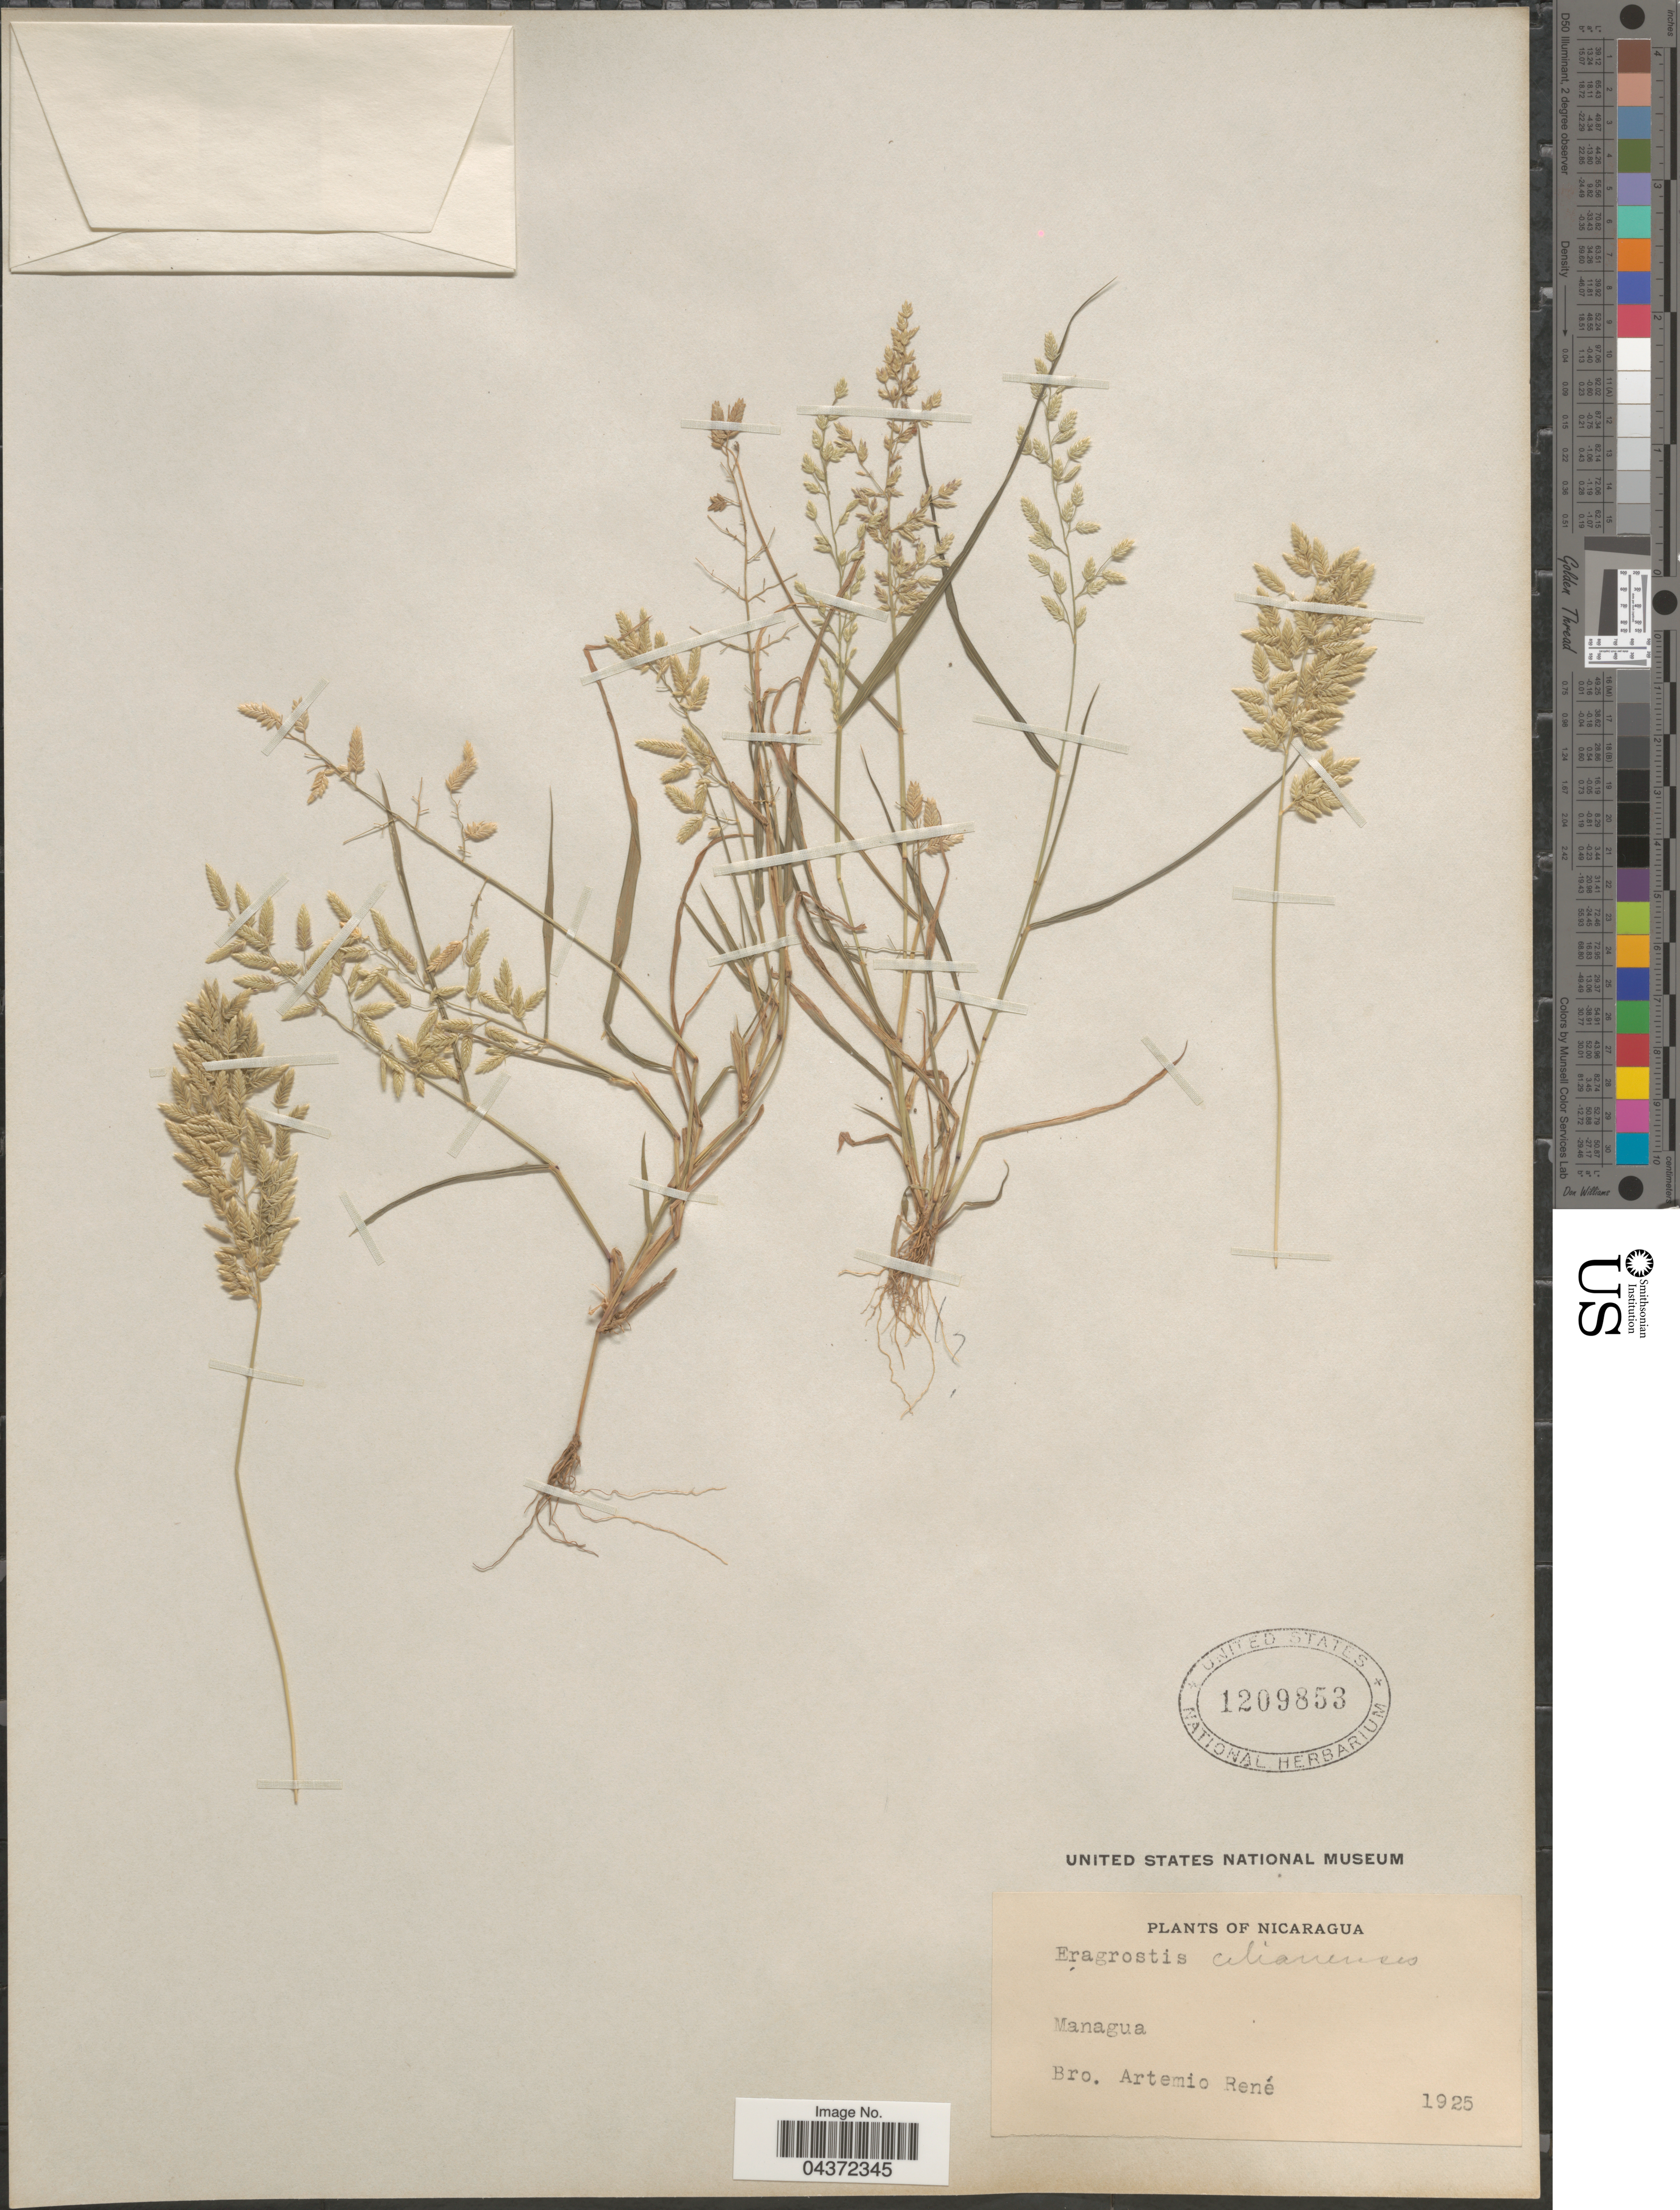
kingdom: Plantae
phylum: Tracheophyta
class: Liliopsida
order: Poales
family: Poaceae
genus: Eragrostis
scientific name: Eragrostis cilianensis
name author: (Bellardi) Vignolo ex Janch.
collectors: B. Rene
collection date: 1925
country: Nicaragua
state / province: Managua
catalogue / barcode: US 1209853